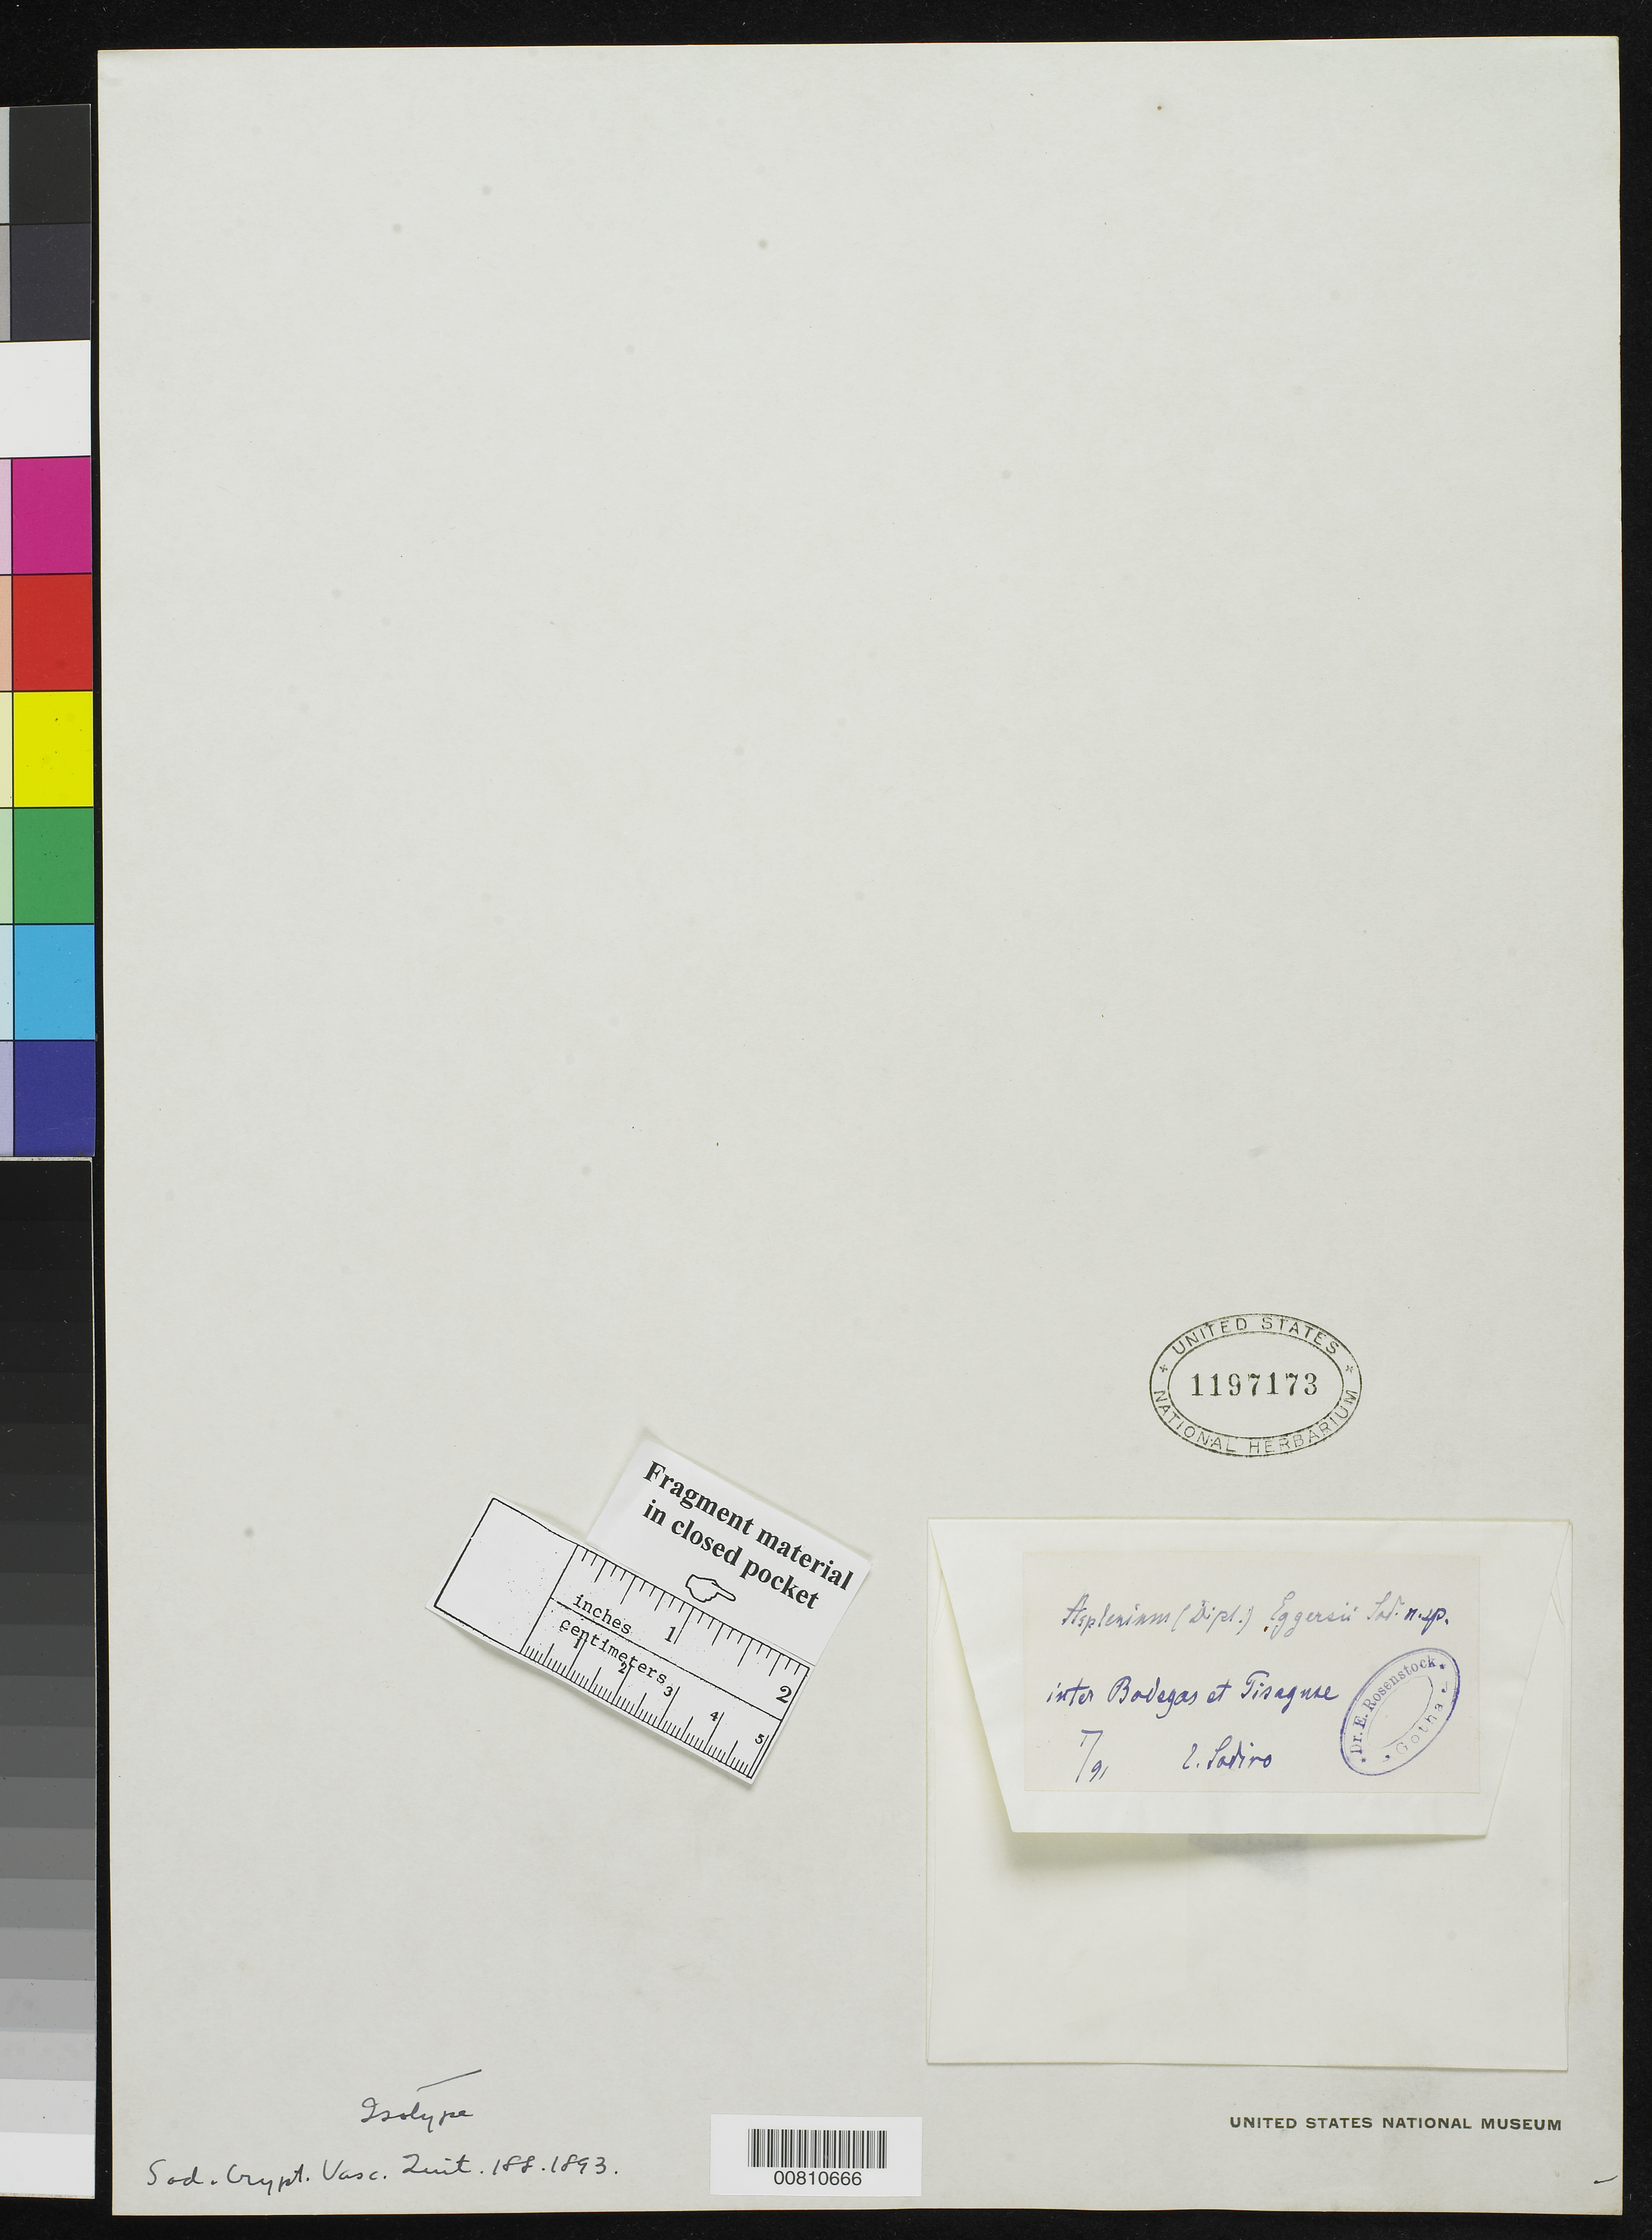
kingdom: Plantae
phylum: Tracheophyta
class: Polypodiopsida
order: Polypodiales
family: Aspleniaceae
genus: Asplenium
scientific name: Asplenium eggersii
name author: Sodiro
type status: Isotype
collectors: L. Sodiro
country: Ecuador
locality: Inter Bodegas et Tisague.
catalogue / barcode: US 1197173